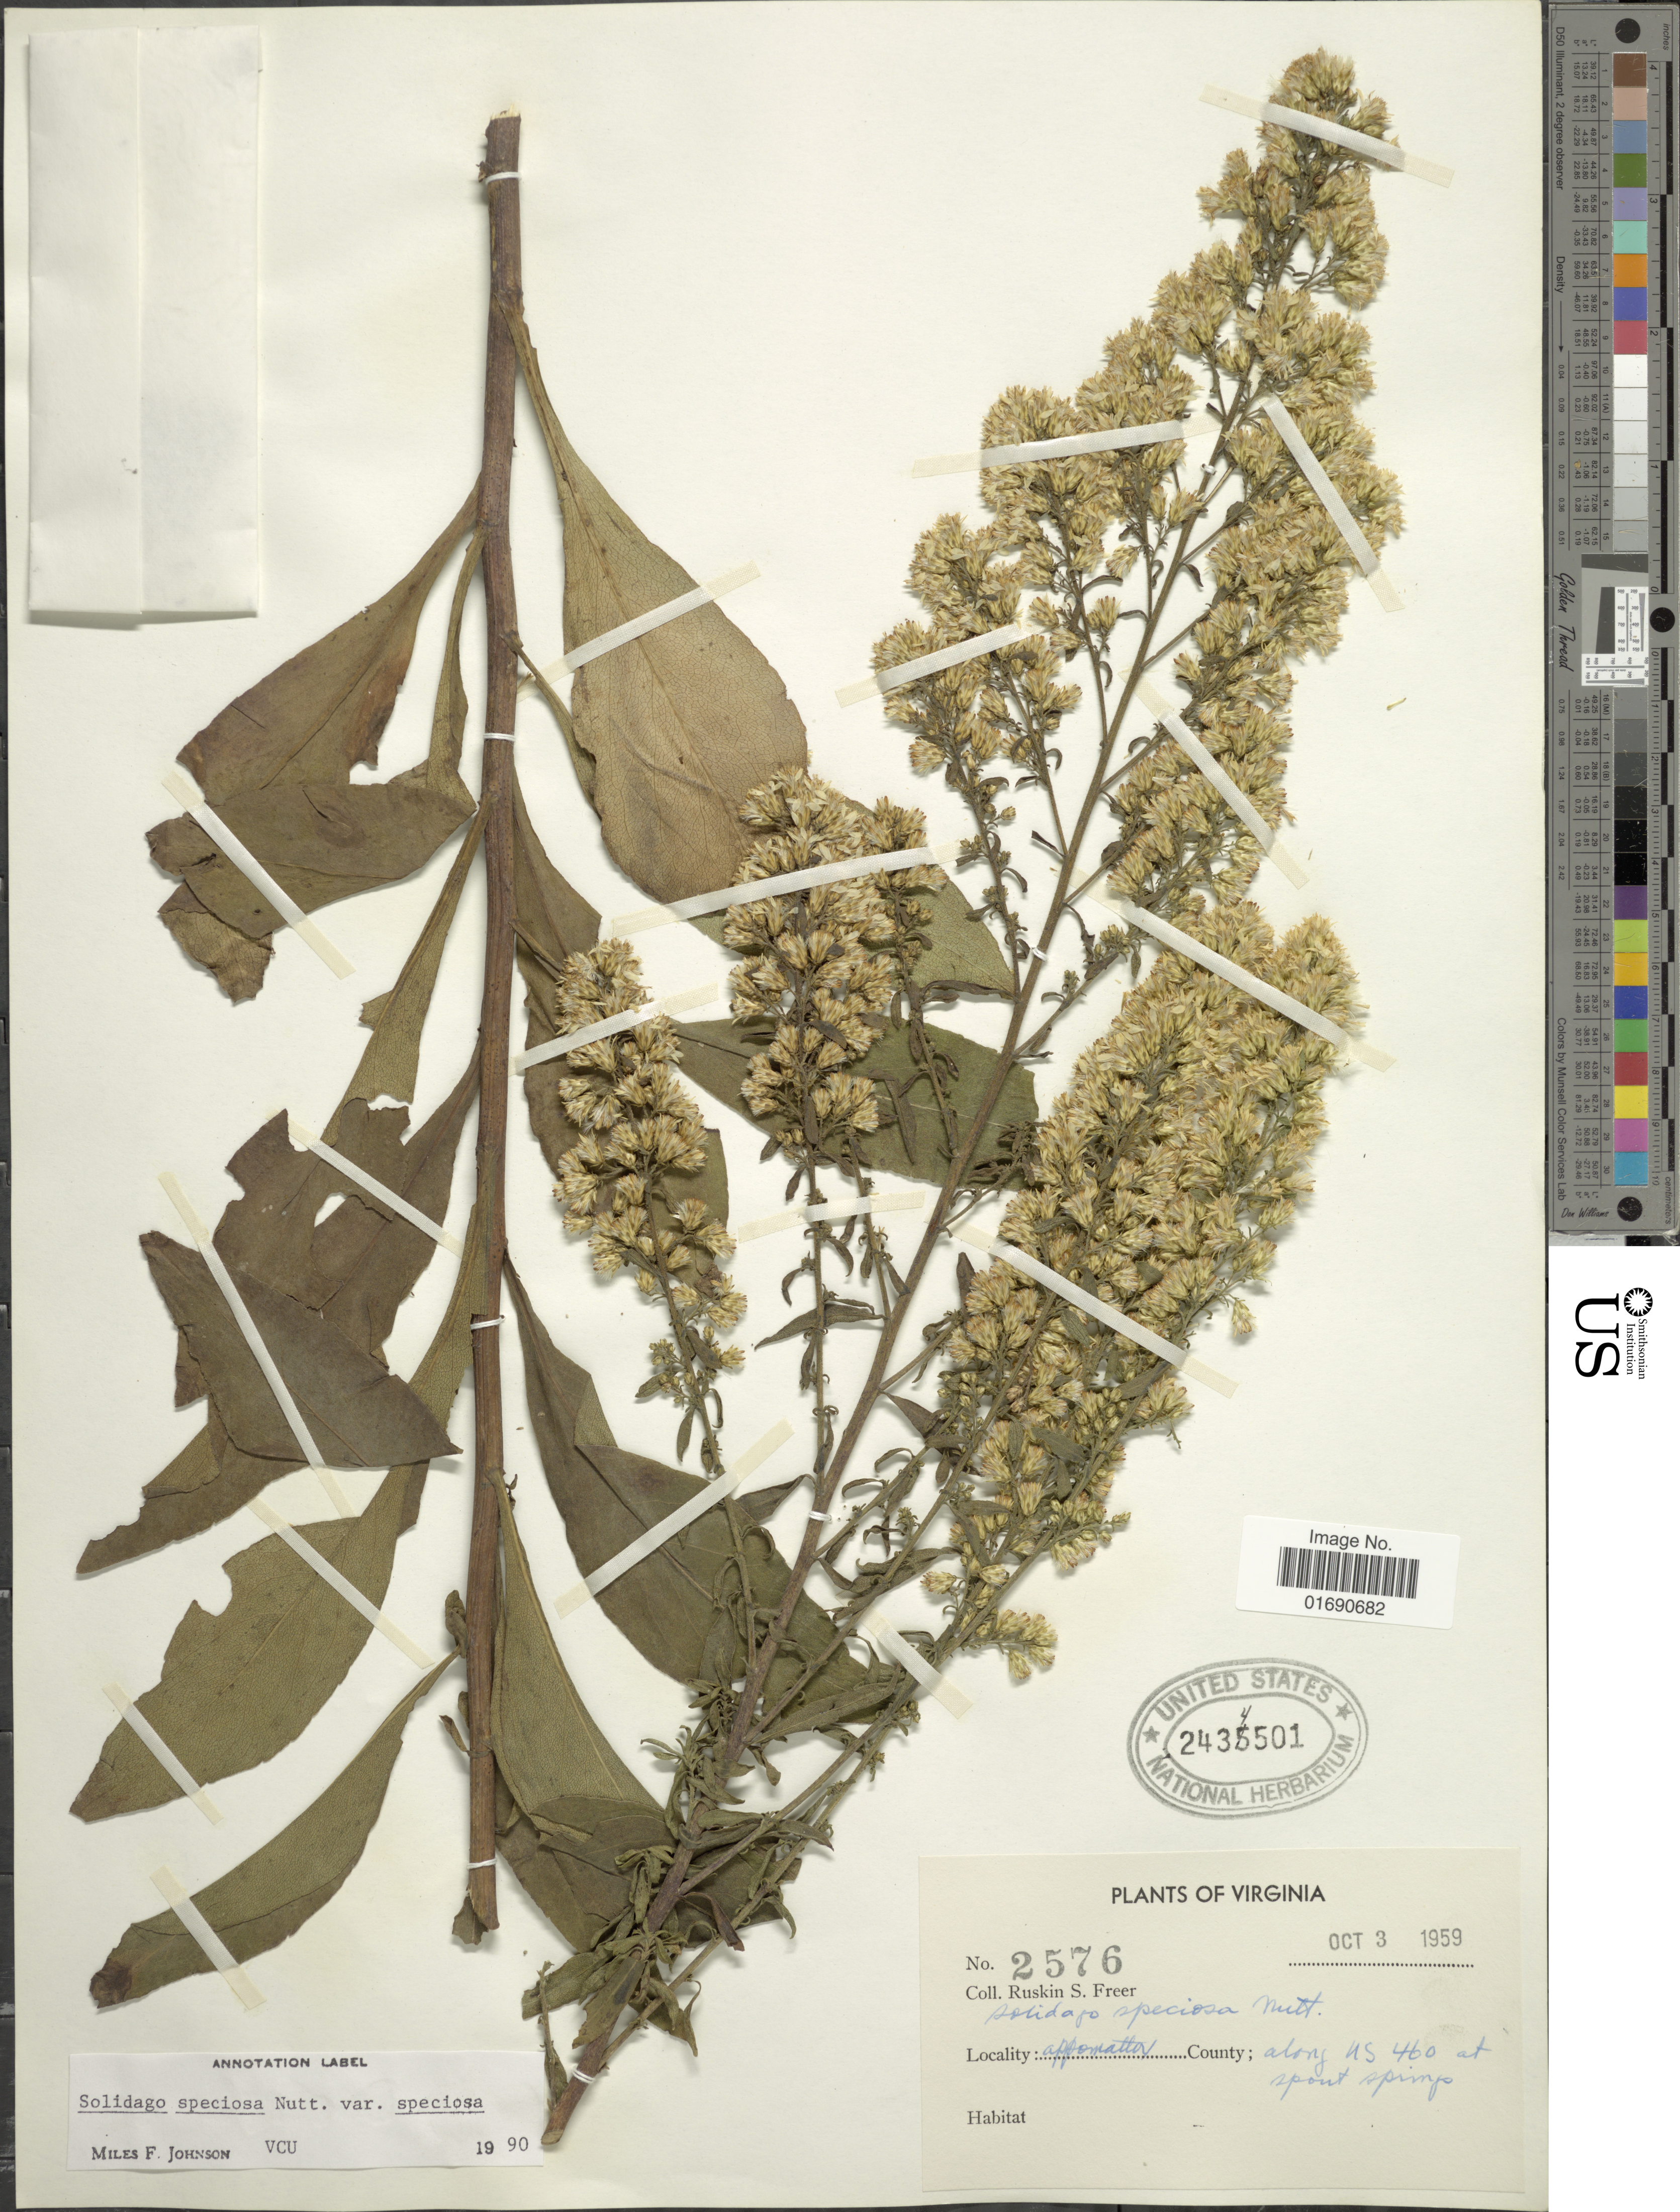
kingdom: Plantae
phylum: Tracheophyta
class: Magnoliopsida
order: Asterales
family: Asteraceae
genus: Solidago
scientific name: Solidago speciosa var. speciosa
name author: Nutt.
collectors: R. Freer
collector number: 2576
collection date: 1959-10-03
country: United States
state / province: Virginia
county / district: Appomattox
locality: Appomattox County; along US 460 at Spont Springs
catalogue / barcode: US 2434501